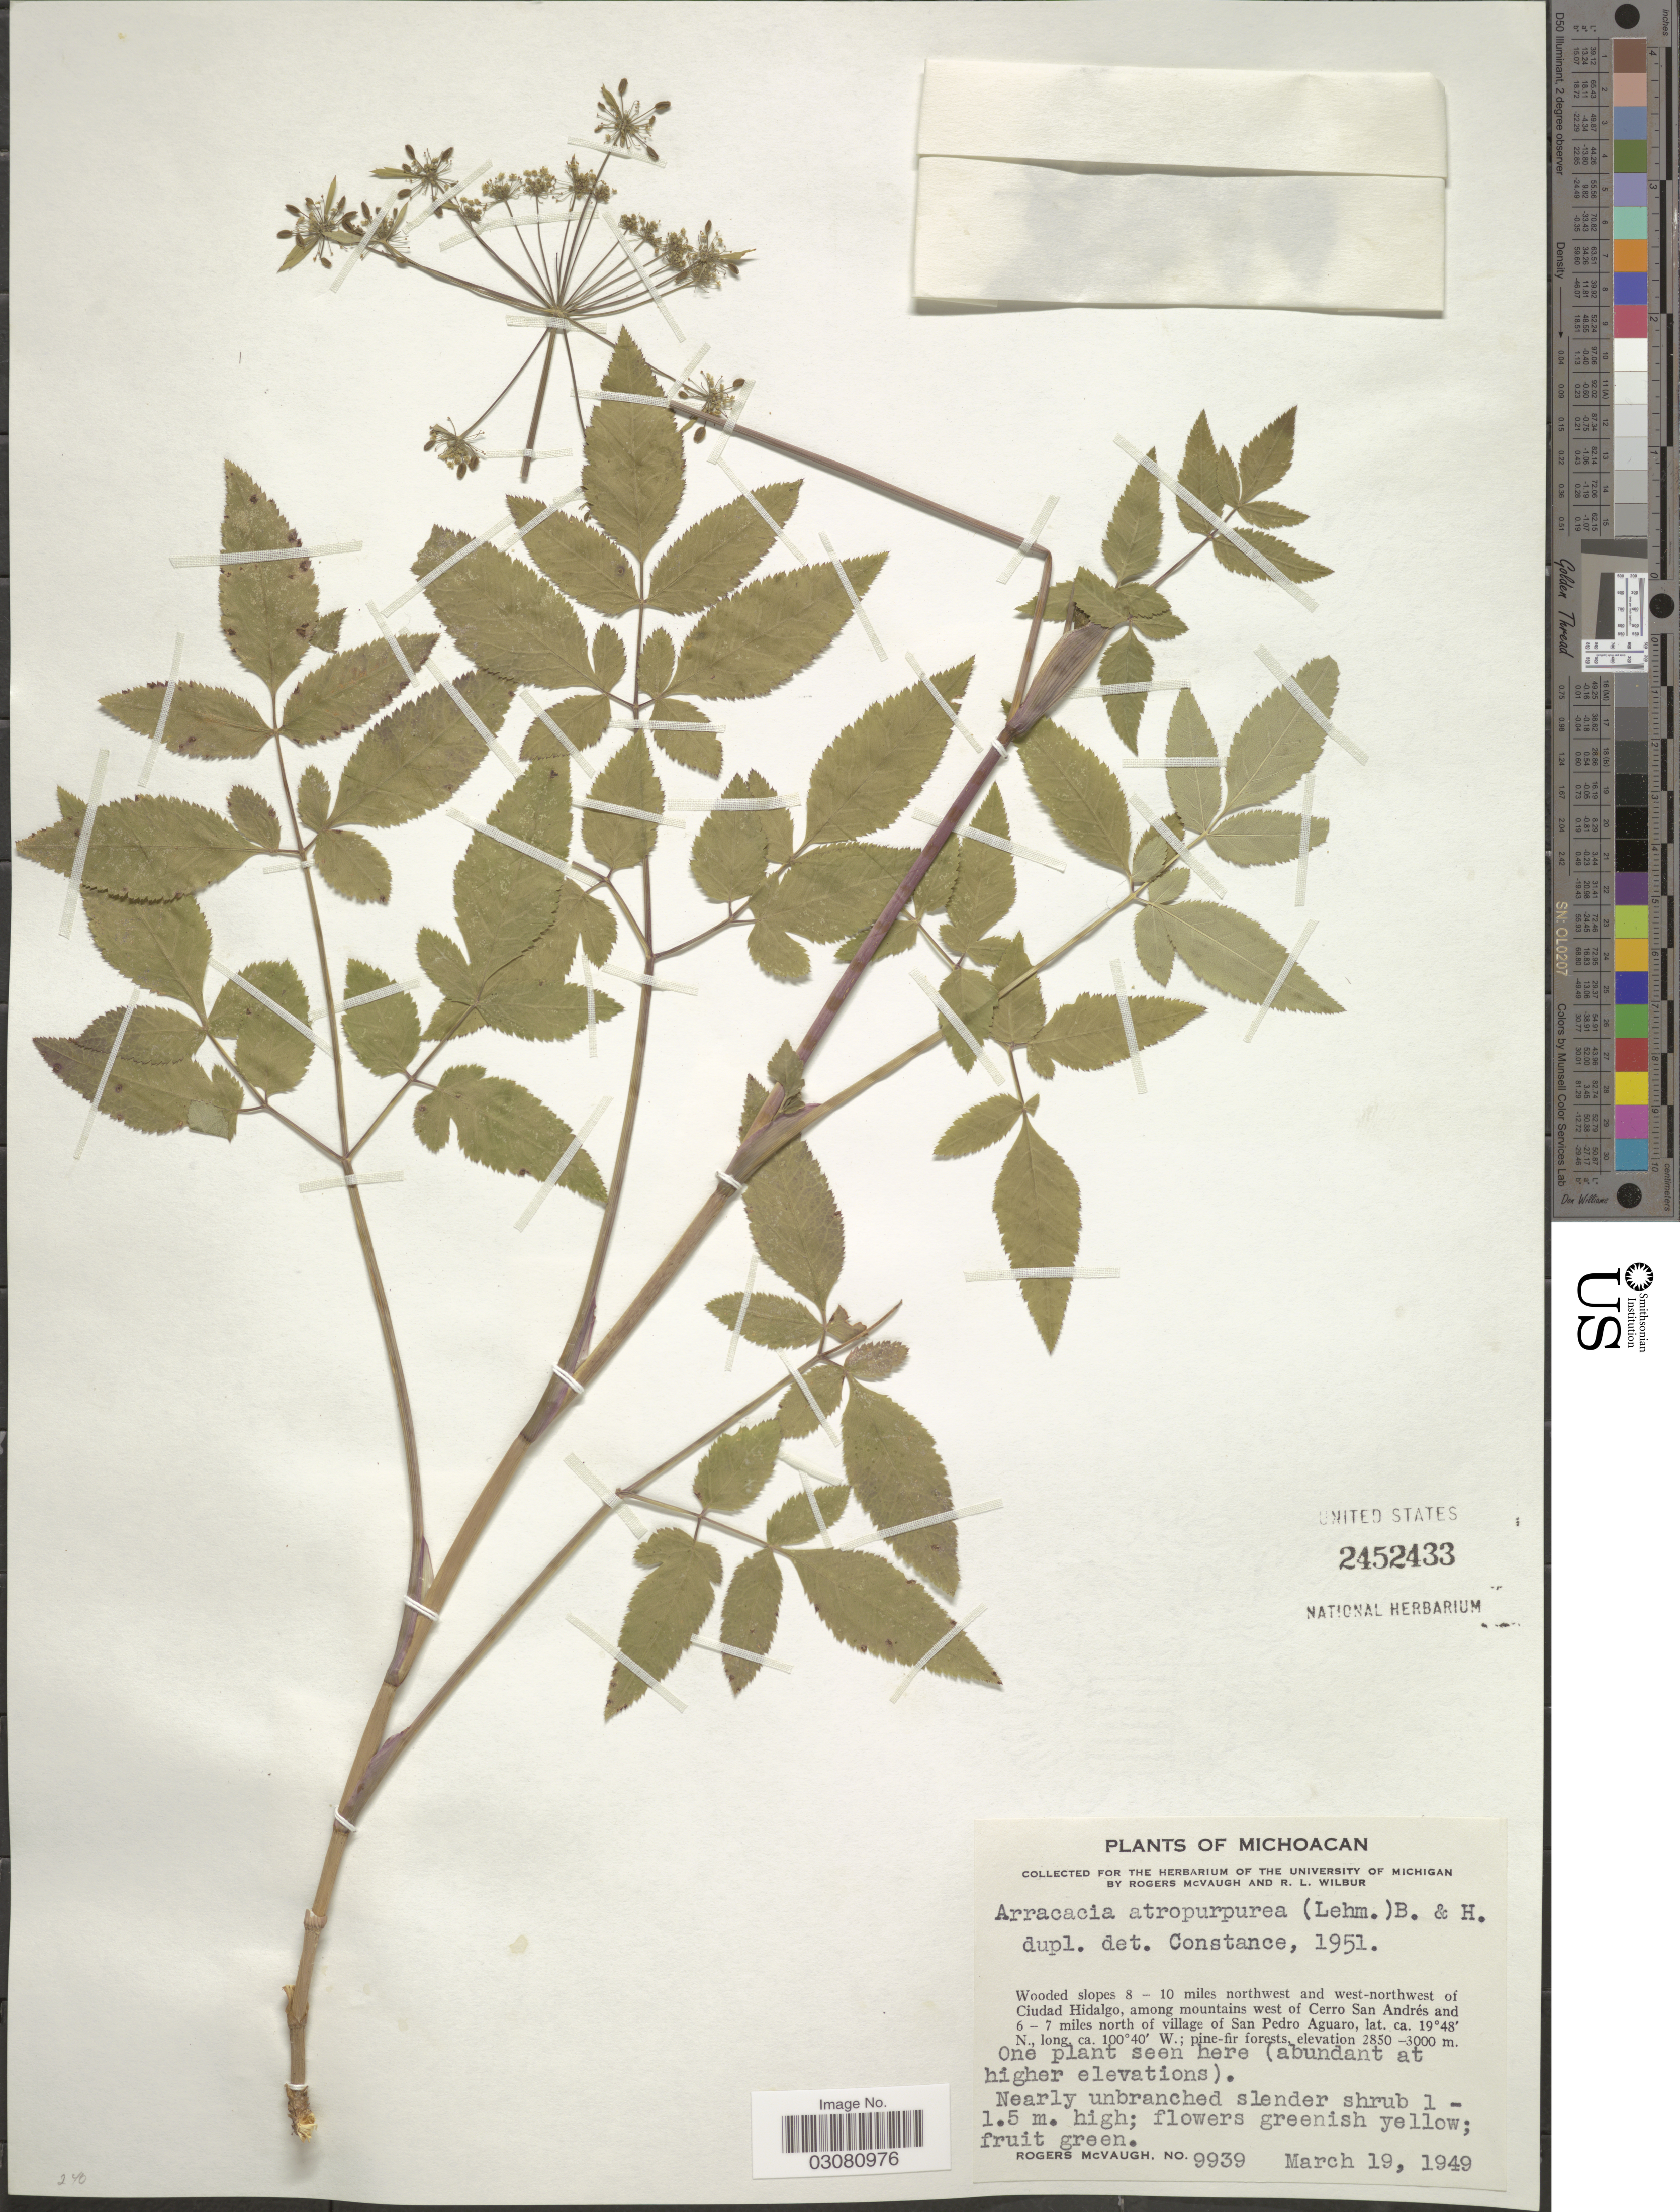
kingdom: Plantae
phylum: Tracheophyta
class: Magnoliopsida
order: Apiales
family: Apiaceae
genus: Arracacia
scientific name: Arracacia atropurpurea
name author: (Lehm.) Benth. & Hook. f. ex Hemsl.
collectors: R. McVaugh & R. L. Wilbur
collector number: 9939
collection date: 1949-03-19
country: Mexico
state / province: Michoacán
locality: Wooded slopes 8 - 10 miles northwest and west-northwest of Ciudad Hidalgo, among mountains west of Cerro San Andrés and 6 - 7 miles north of village of San Pedro Aguaro.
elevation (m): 2850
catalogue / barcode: US 2452433